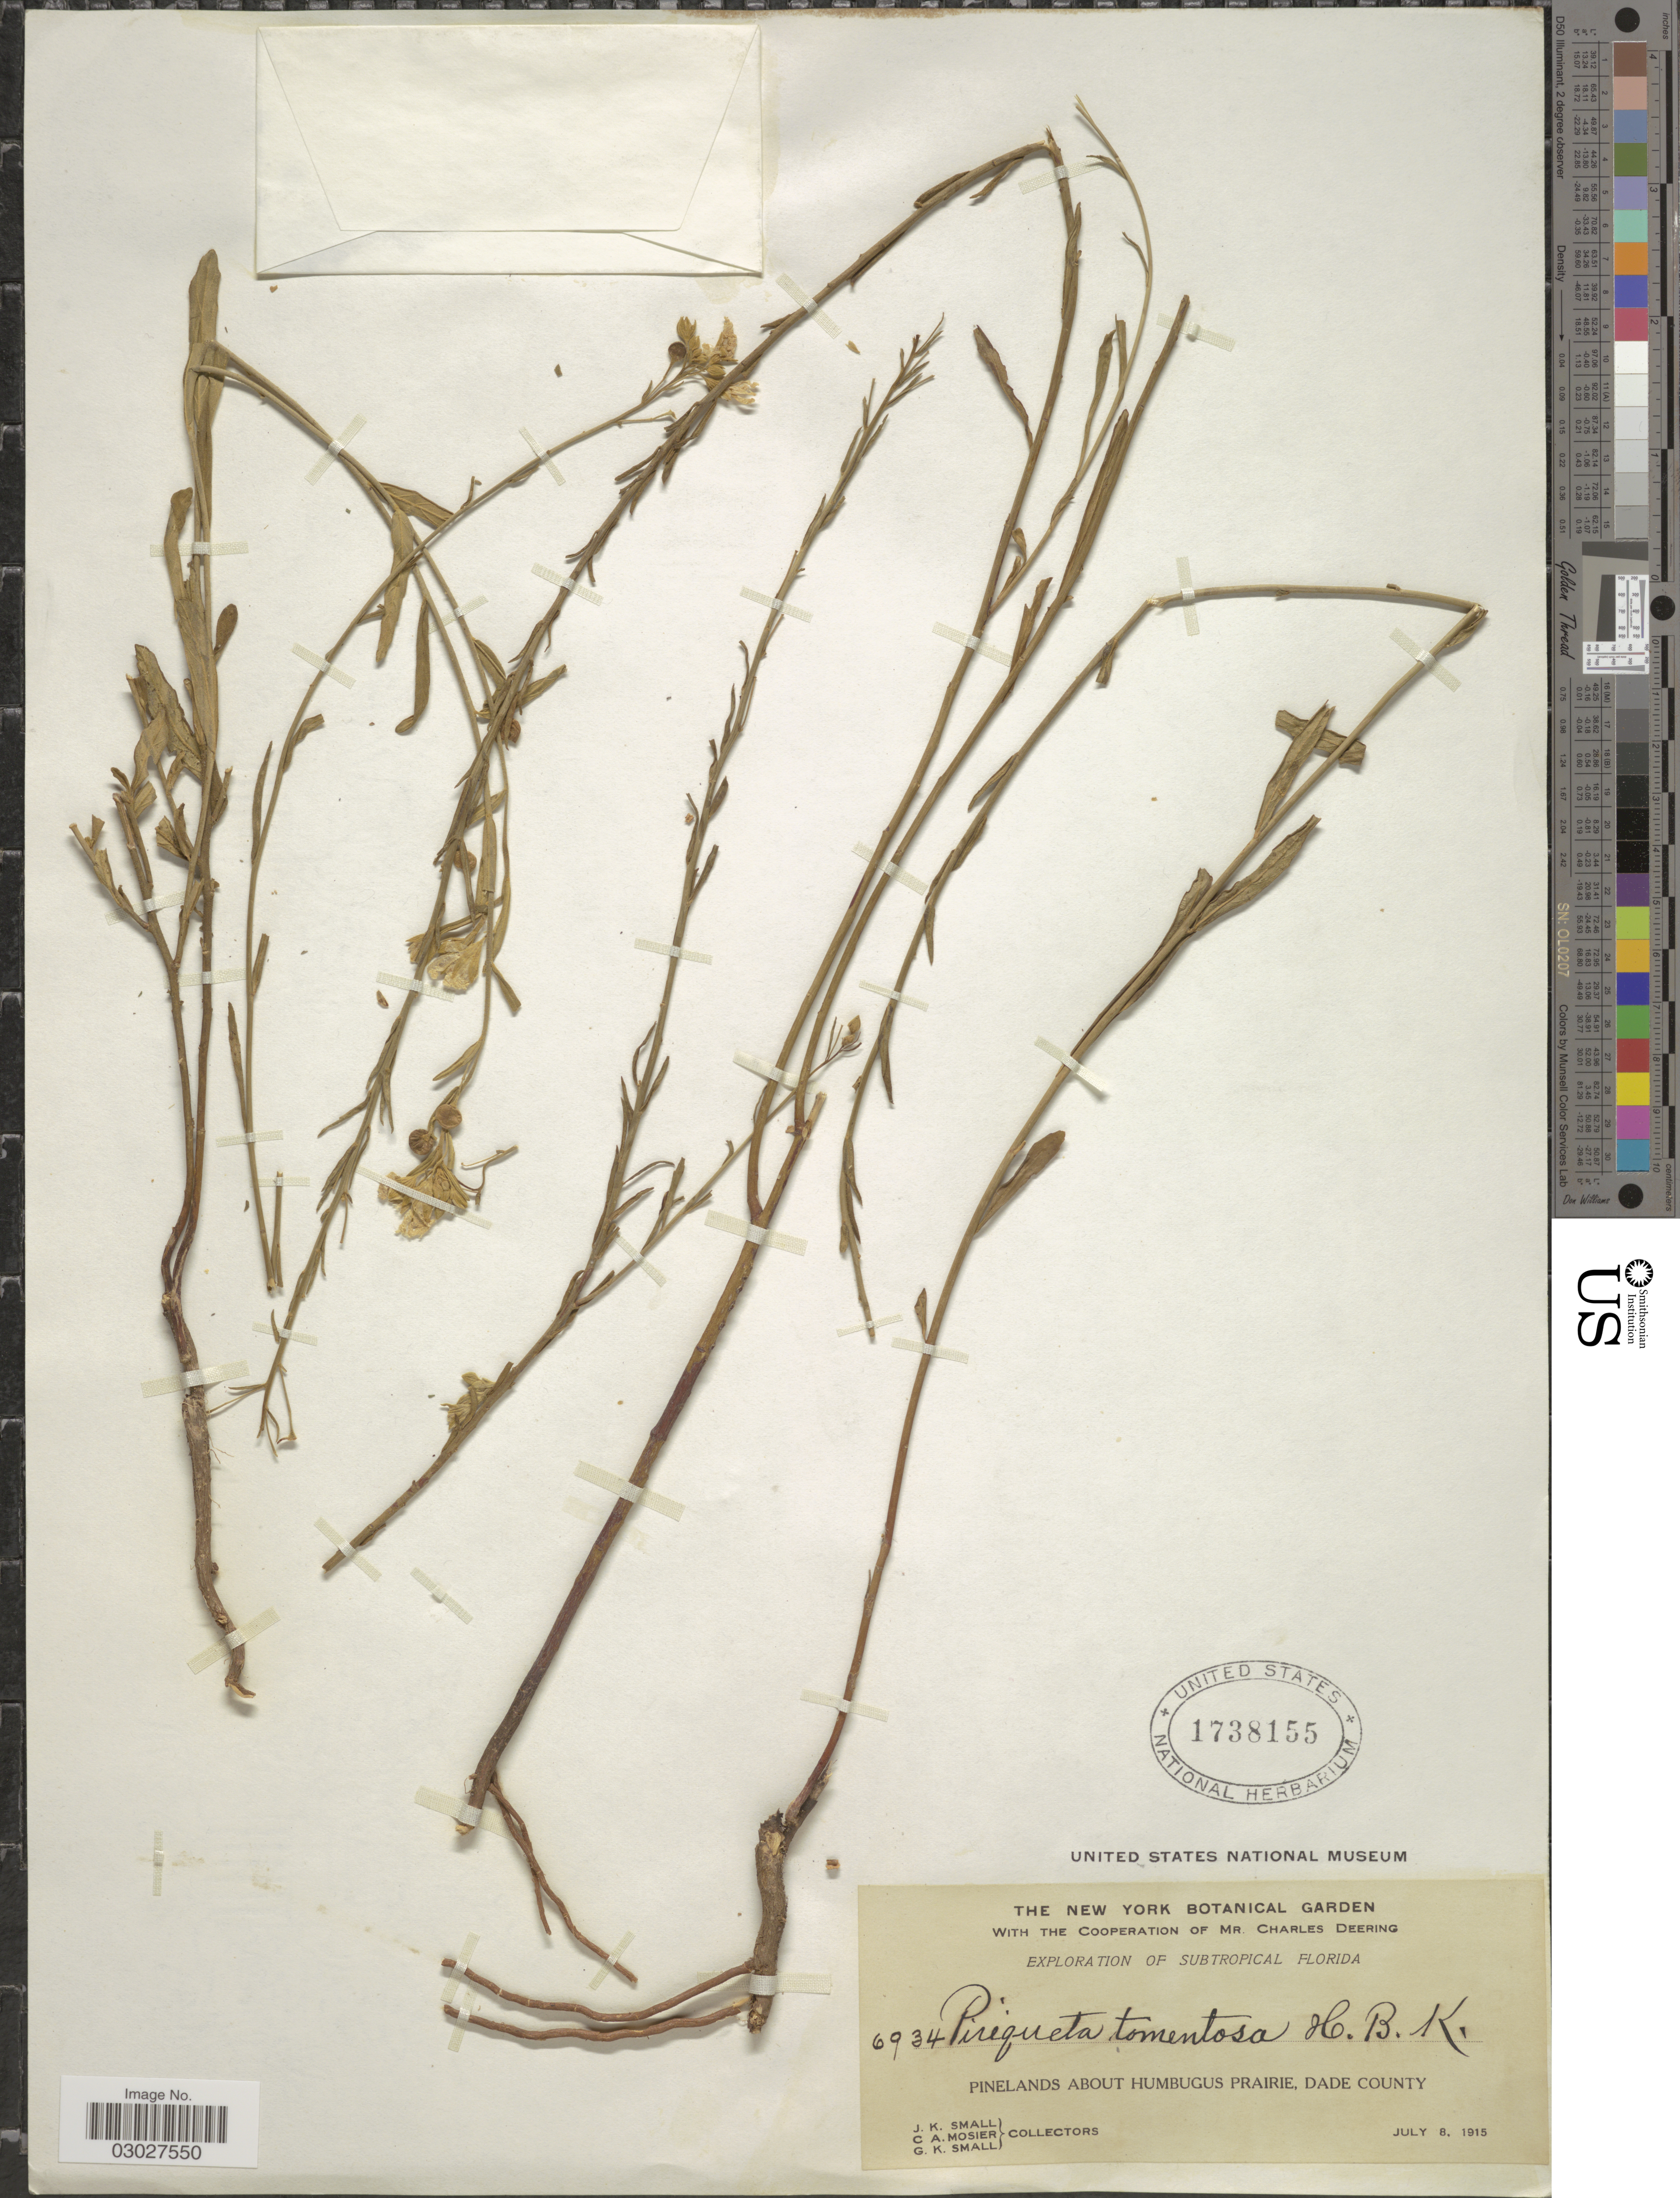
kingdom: Plantae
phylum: Tracheophyta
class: Magnoliopsida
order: Malpighiales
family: Turneraceae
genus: Piriqueta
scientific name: Piriqueta cistoides subsp. caroliniana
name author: (Walter) Arbo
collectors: J. K. Small, C. A. Mosier & G. K. Small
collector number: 6934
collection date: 1915-07-08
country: United States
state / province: Florida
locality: Subtropical Florida. Pinelands about Humbugus Prairie, Dade County.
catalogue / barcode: US 1738155